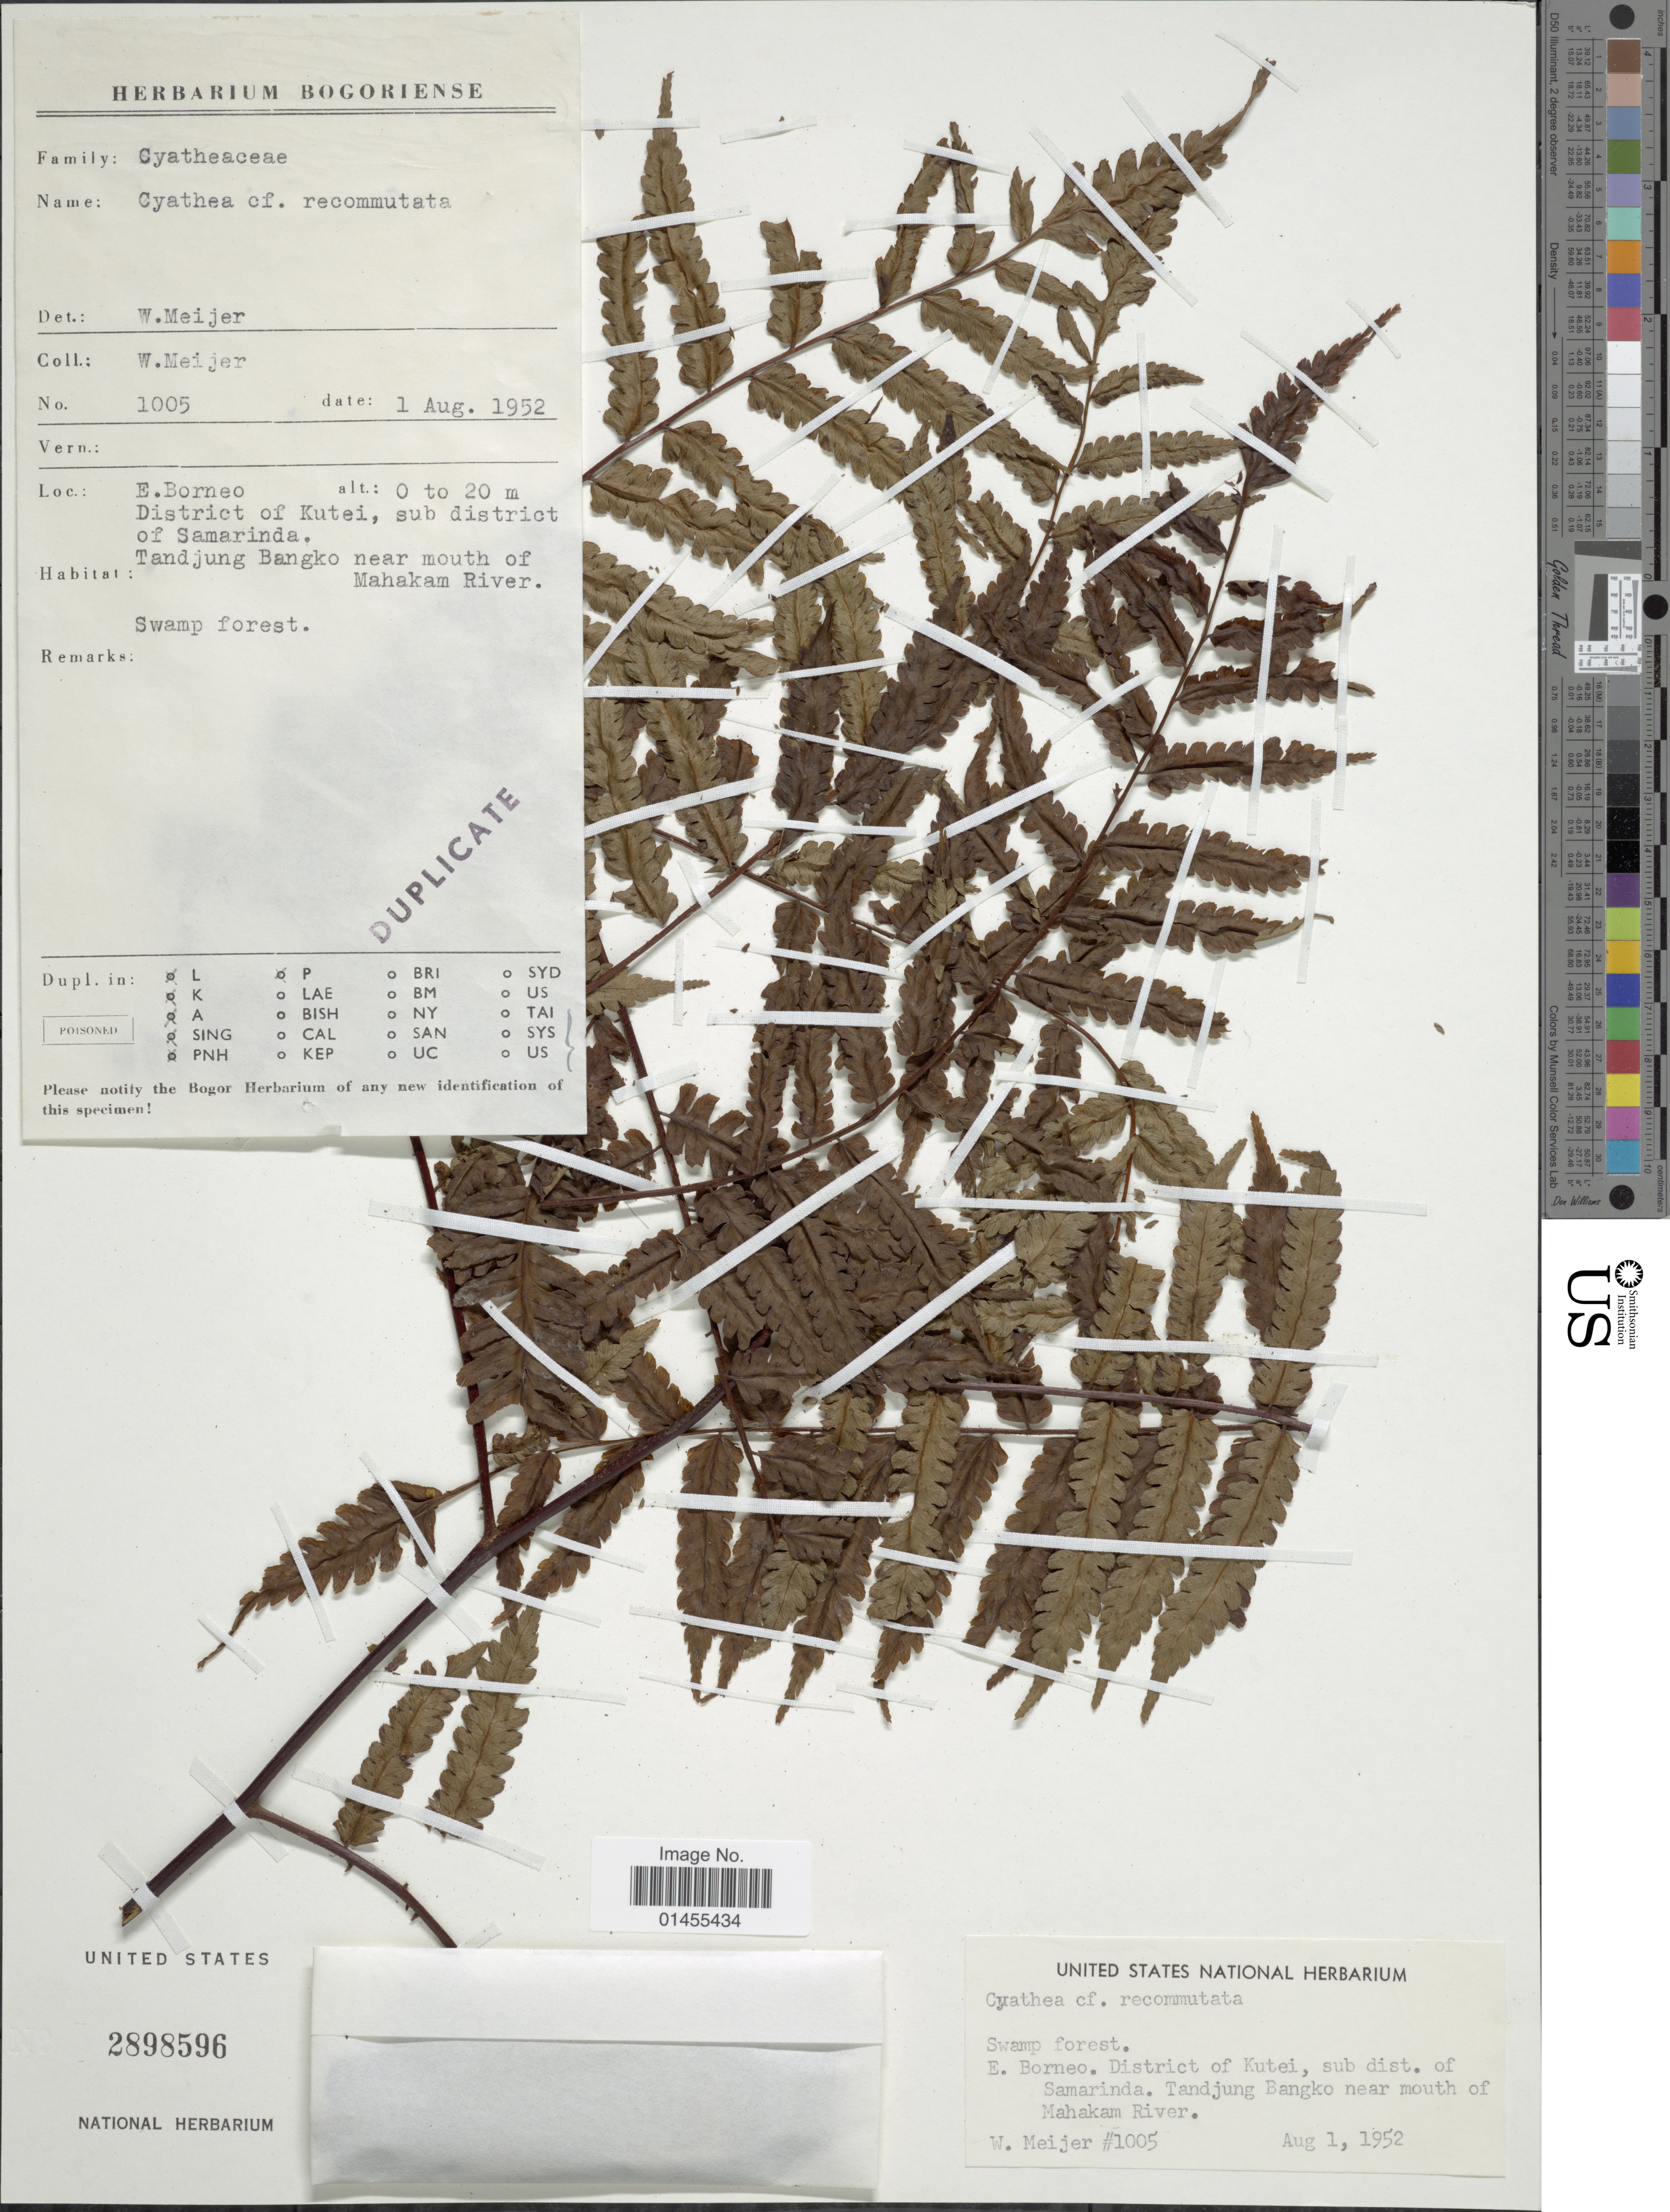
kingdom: Plantae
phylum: Tracheophyta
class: Polypodiopsida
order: Cyatheales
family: Cyatheaceae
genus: Alsophila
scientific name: Alsophila commutata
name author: Mett.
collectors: W. Meijer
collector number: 1005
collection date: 1952-08-01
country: Malaysia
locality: E.Borneo, district of Kutei, sub district of Samarinda. Tandjung Banko near mouth of Mahakam River.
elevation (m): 0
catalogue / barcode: US 2898596